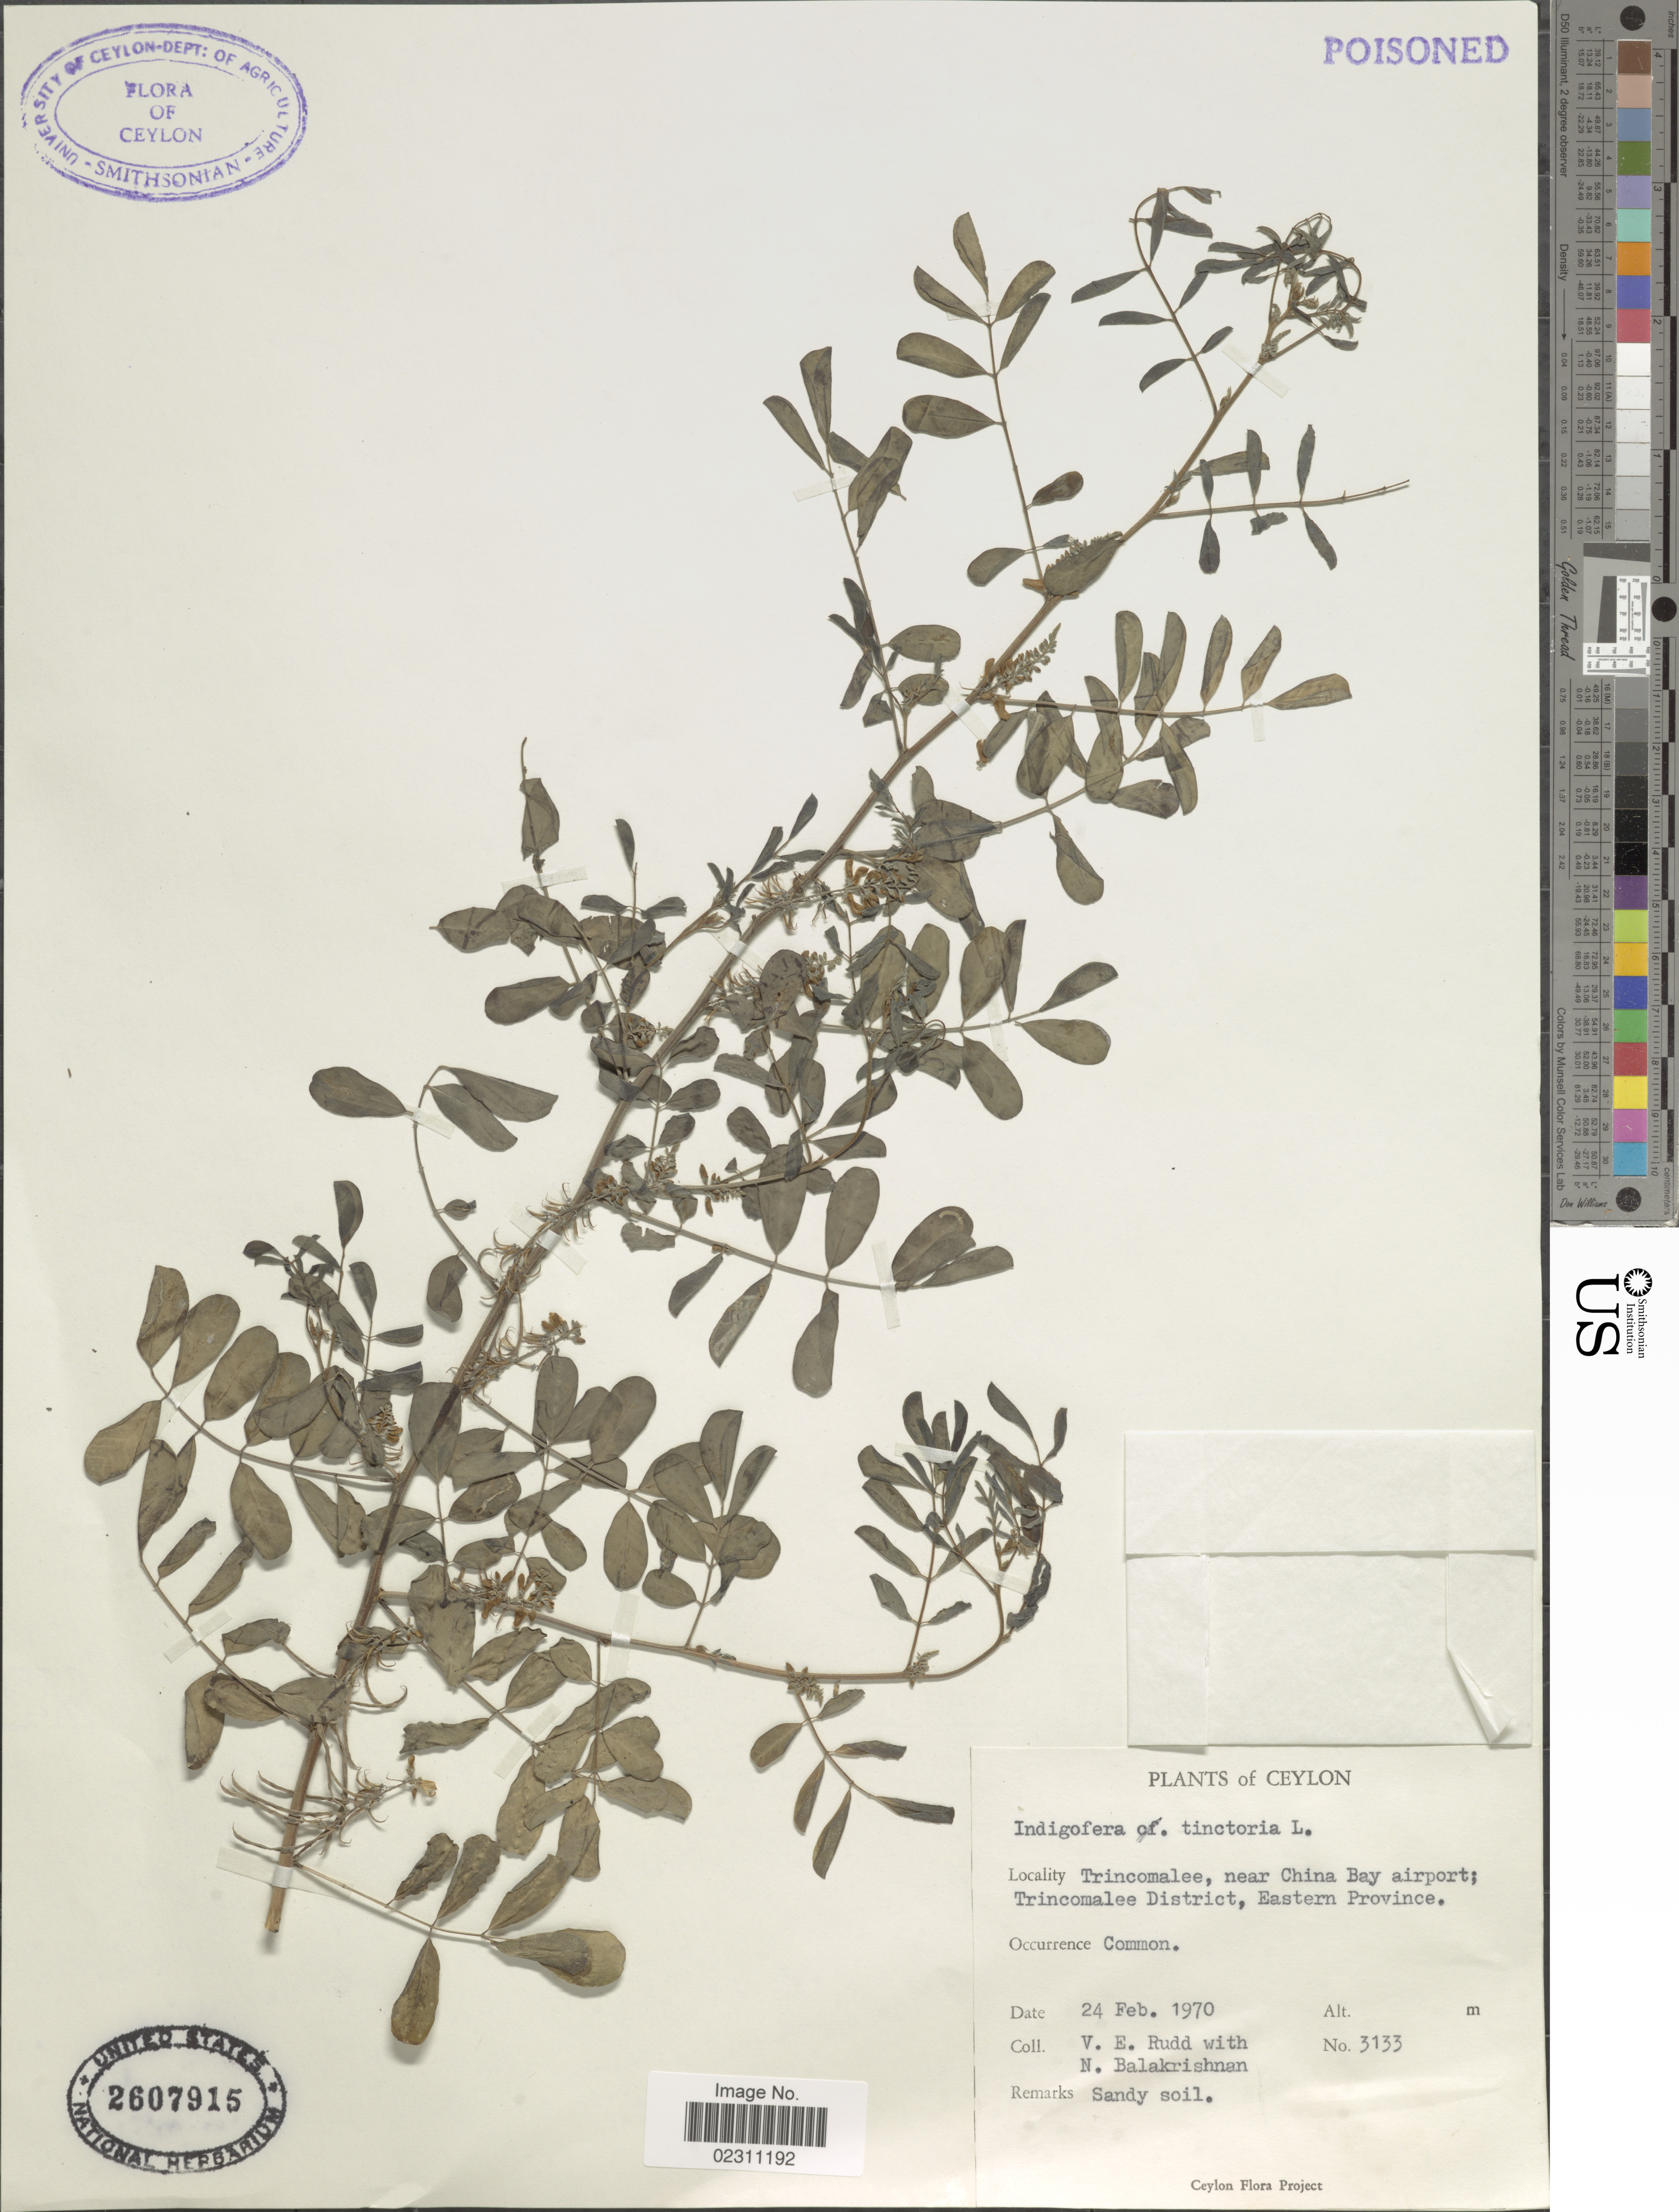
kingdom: Plantae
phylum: Tracheophyta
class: Magnoliopsida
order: Fabales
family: Fabaceae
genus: Indigofera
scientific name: Indigofera tinctoria sensu Naves non L.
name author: Naves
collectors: V. E. Rudd & N. Balakrishnan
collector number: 3133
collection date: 1970-02-24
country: Sri Lanka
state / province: Eastern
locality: Ceylon. Trincomalee, near China Bay airport; Trincomalee District, Eastern Province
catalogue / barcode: US 2607915